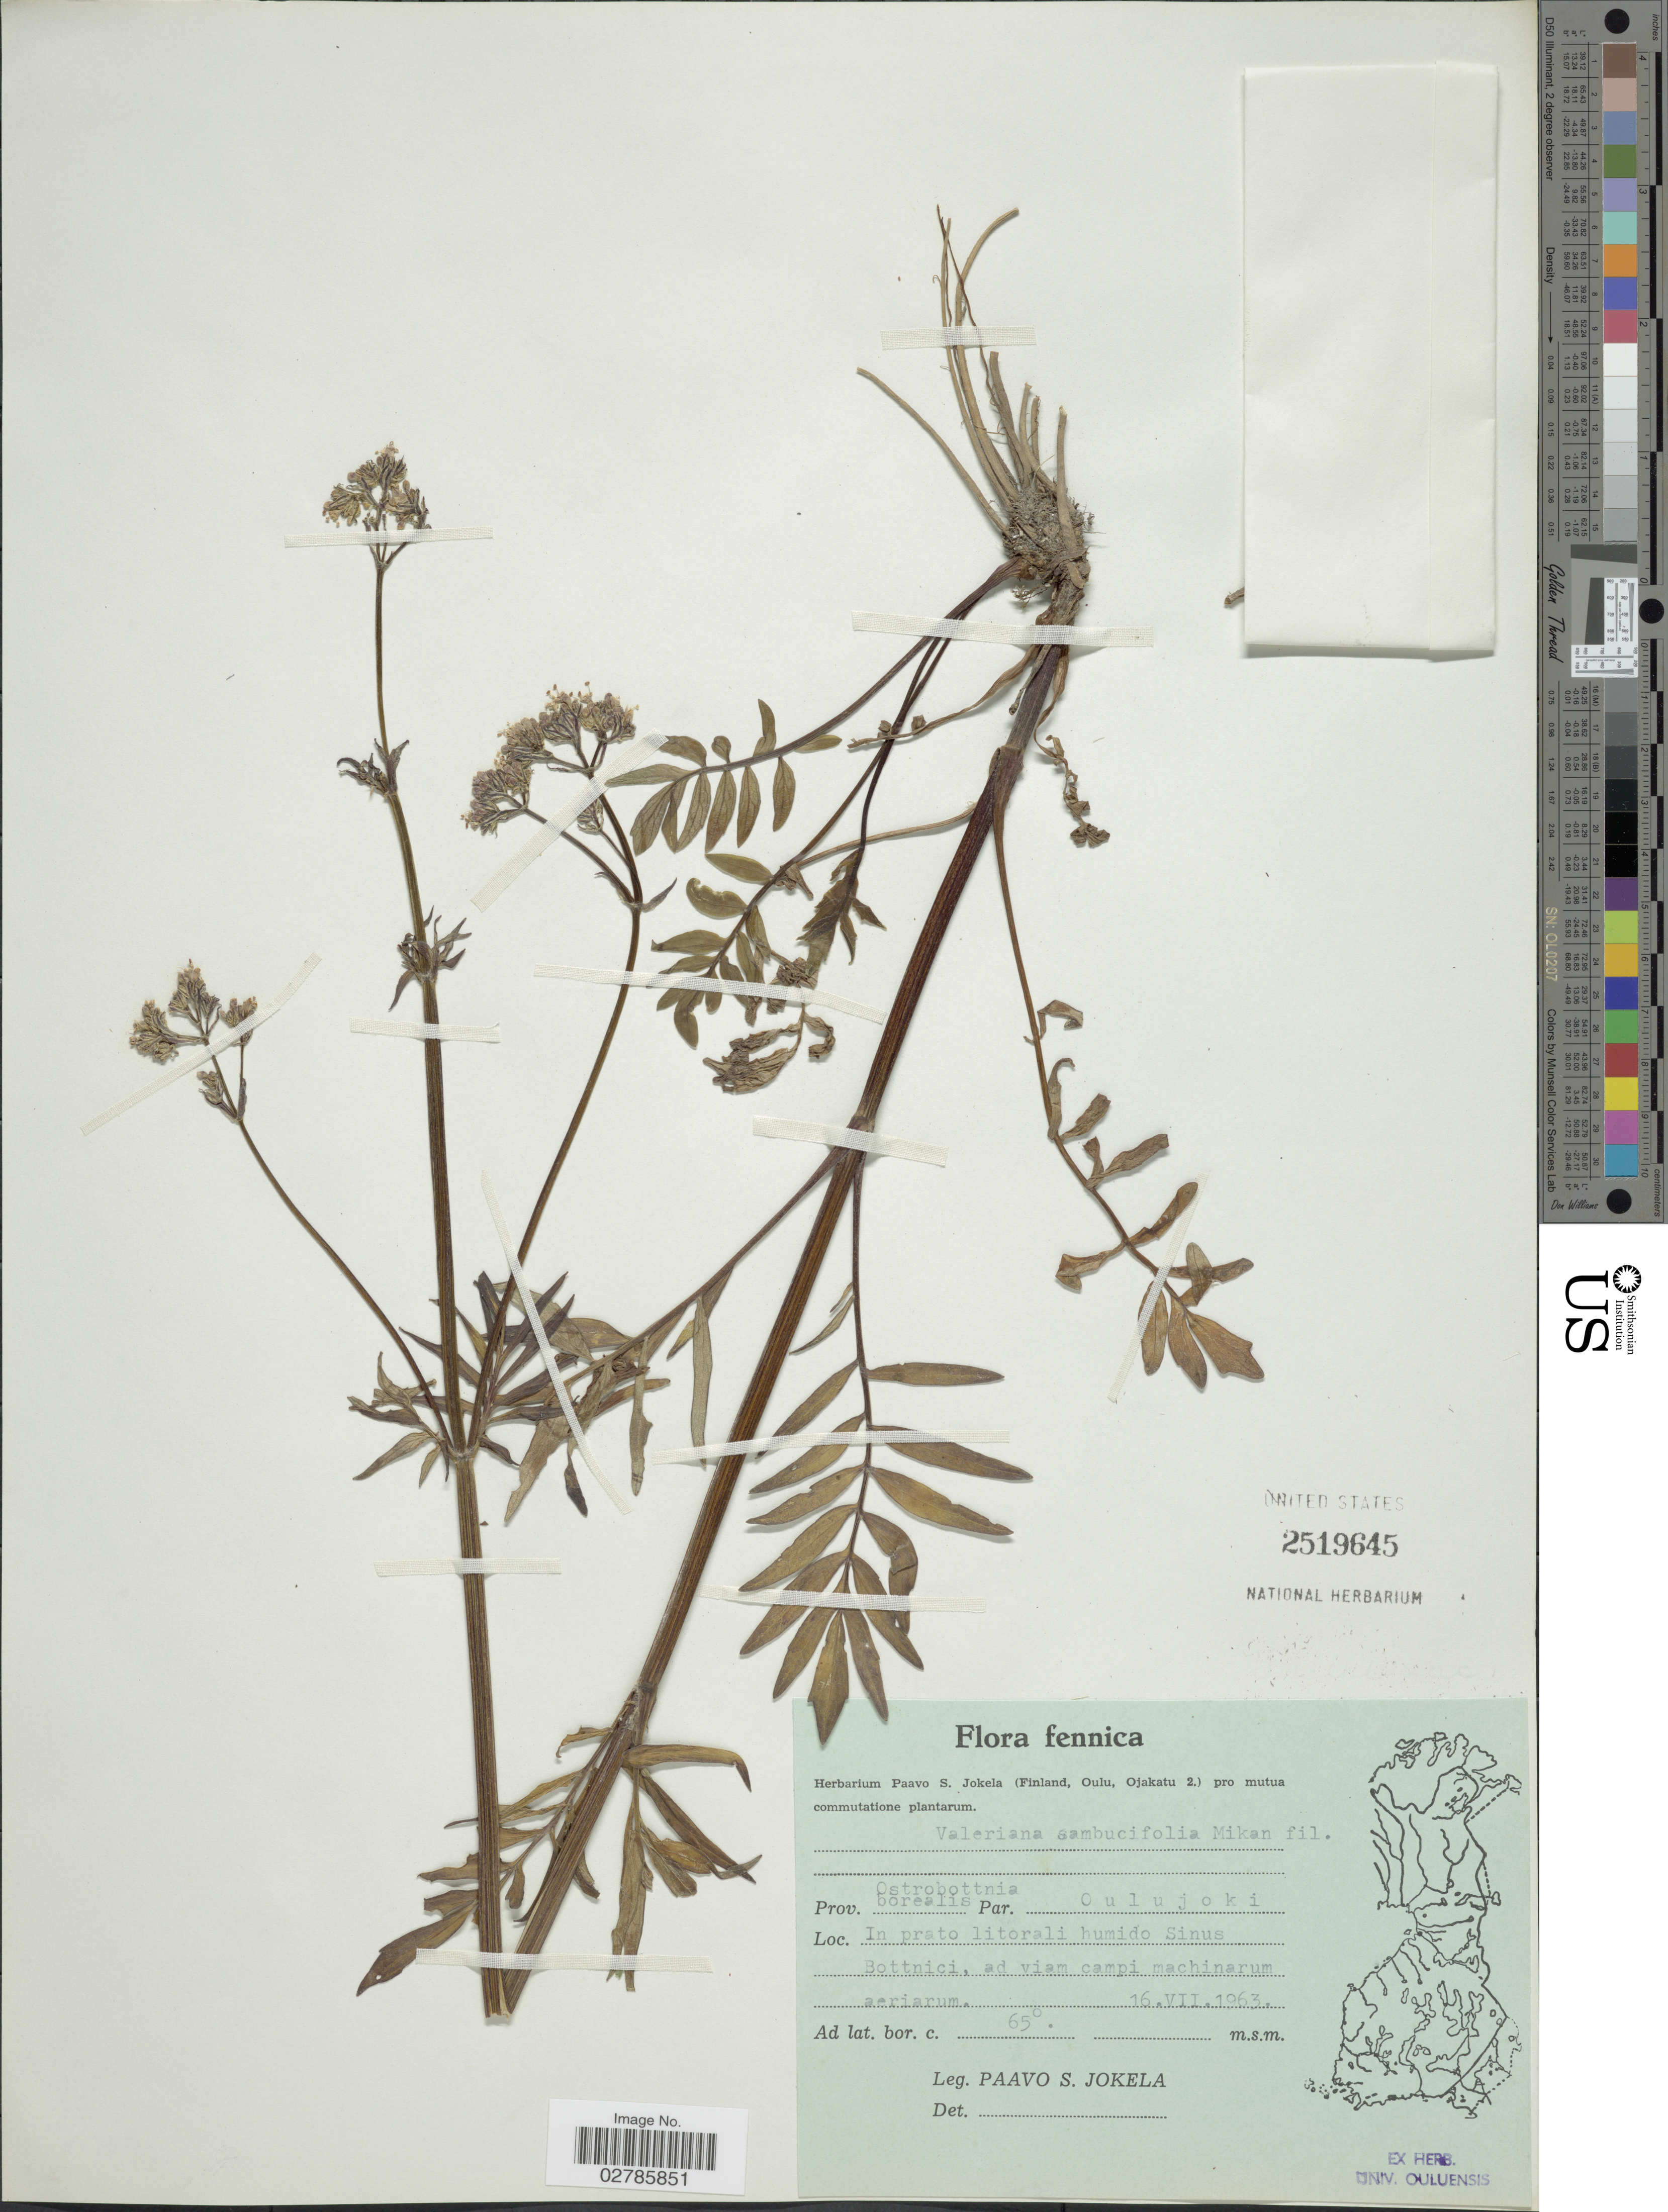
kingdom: Plantae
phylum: Tracheophyta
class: Magnoliopsida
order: Dipsacales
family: Caprifoliaceae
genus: Valeriana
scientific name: Valeriana sambucifolia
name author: J.C. Mikan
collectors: P. Jokela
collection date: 1963-07-16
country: Finland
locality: Fennica. Prov. Ostrobottnia borealis. Par. Oulujoki. In prato litorali humido Sinus Bottnici, ad viam campi machinarum aeriarum.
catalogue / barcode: US 2519645